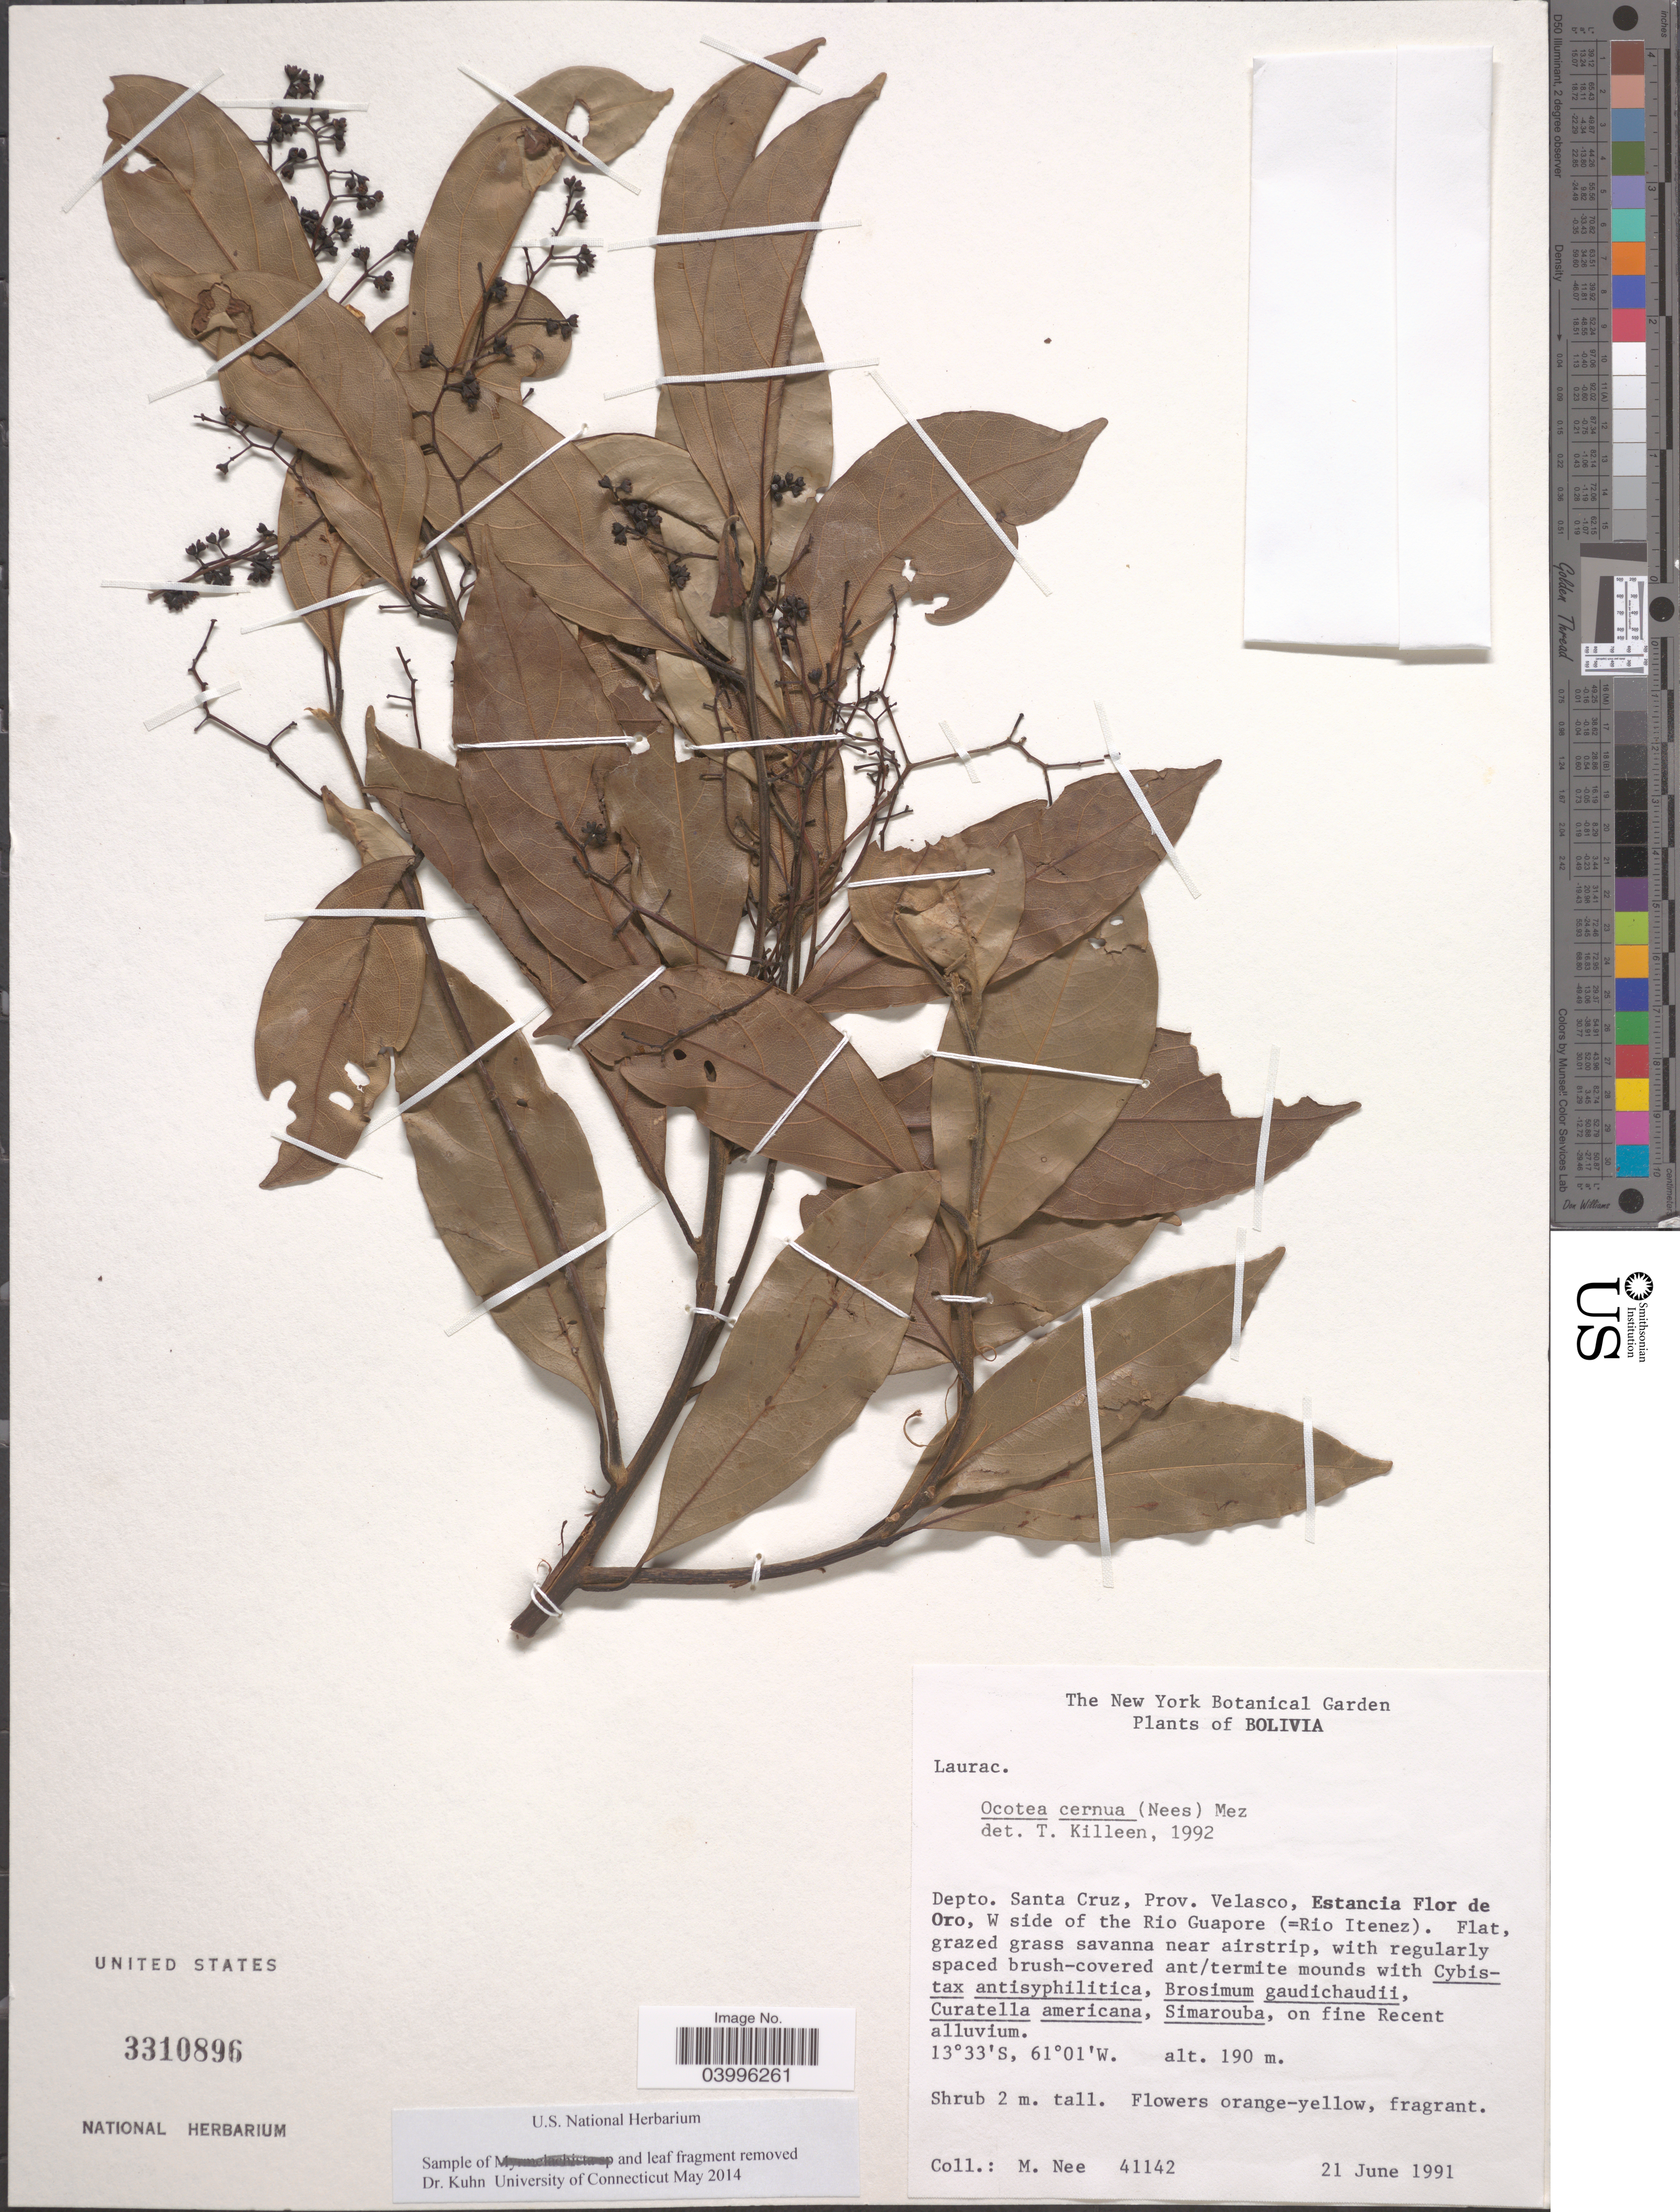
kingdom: Plantae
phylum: Tracheophyta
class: Magnoliopsida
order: Laurales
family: Lauraceae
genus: Ocotea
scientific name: Ocotea cernua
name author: (Nees) Mez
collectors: M. Nee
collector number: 41142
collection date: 1991-06-21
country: Bolivia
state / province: Santa Cruz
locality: Depto. Santa Cruz, Prov. Velasco, Estancia Flor de Oro, W side of the Rio Guapore (=Rio Itenez).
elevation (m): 190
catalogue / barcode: US 3310896